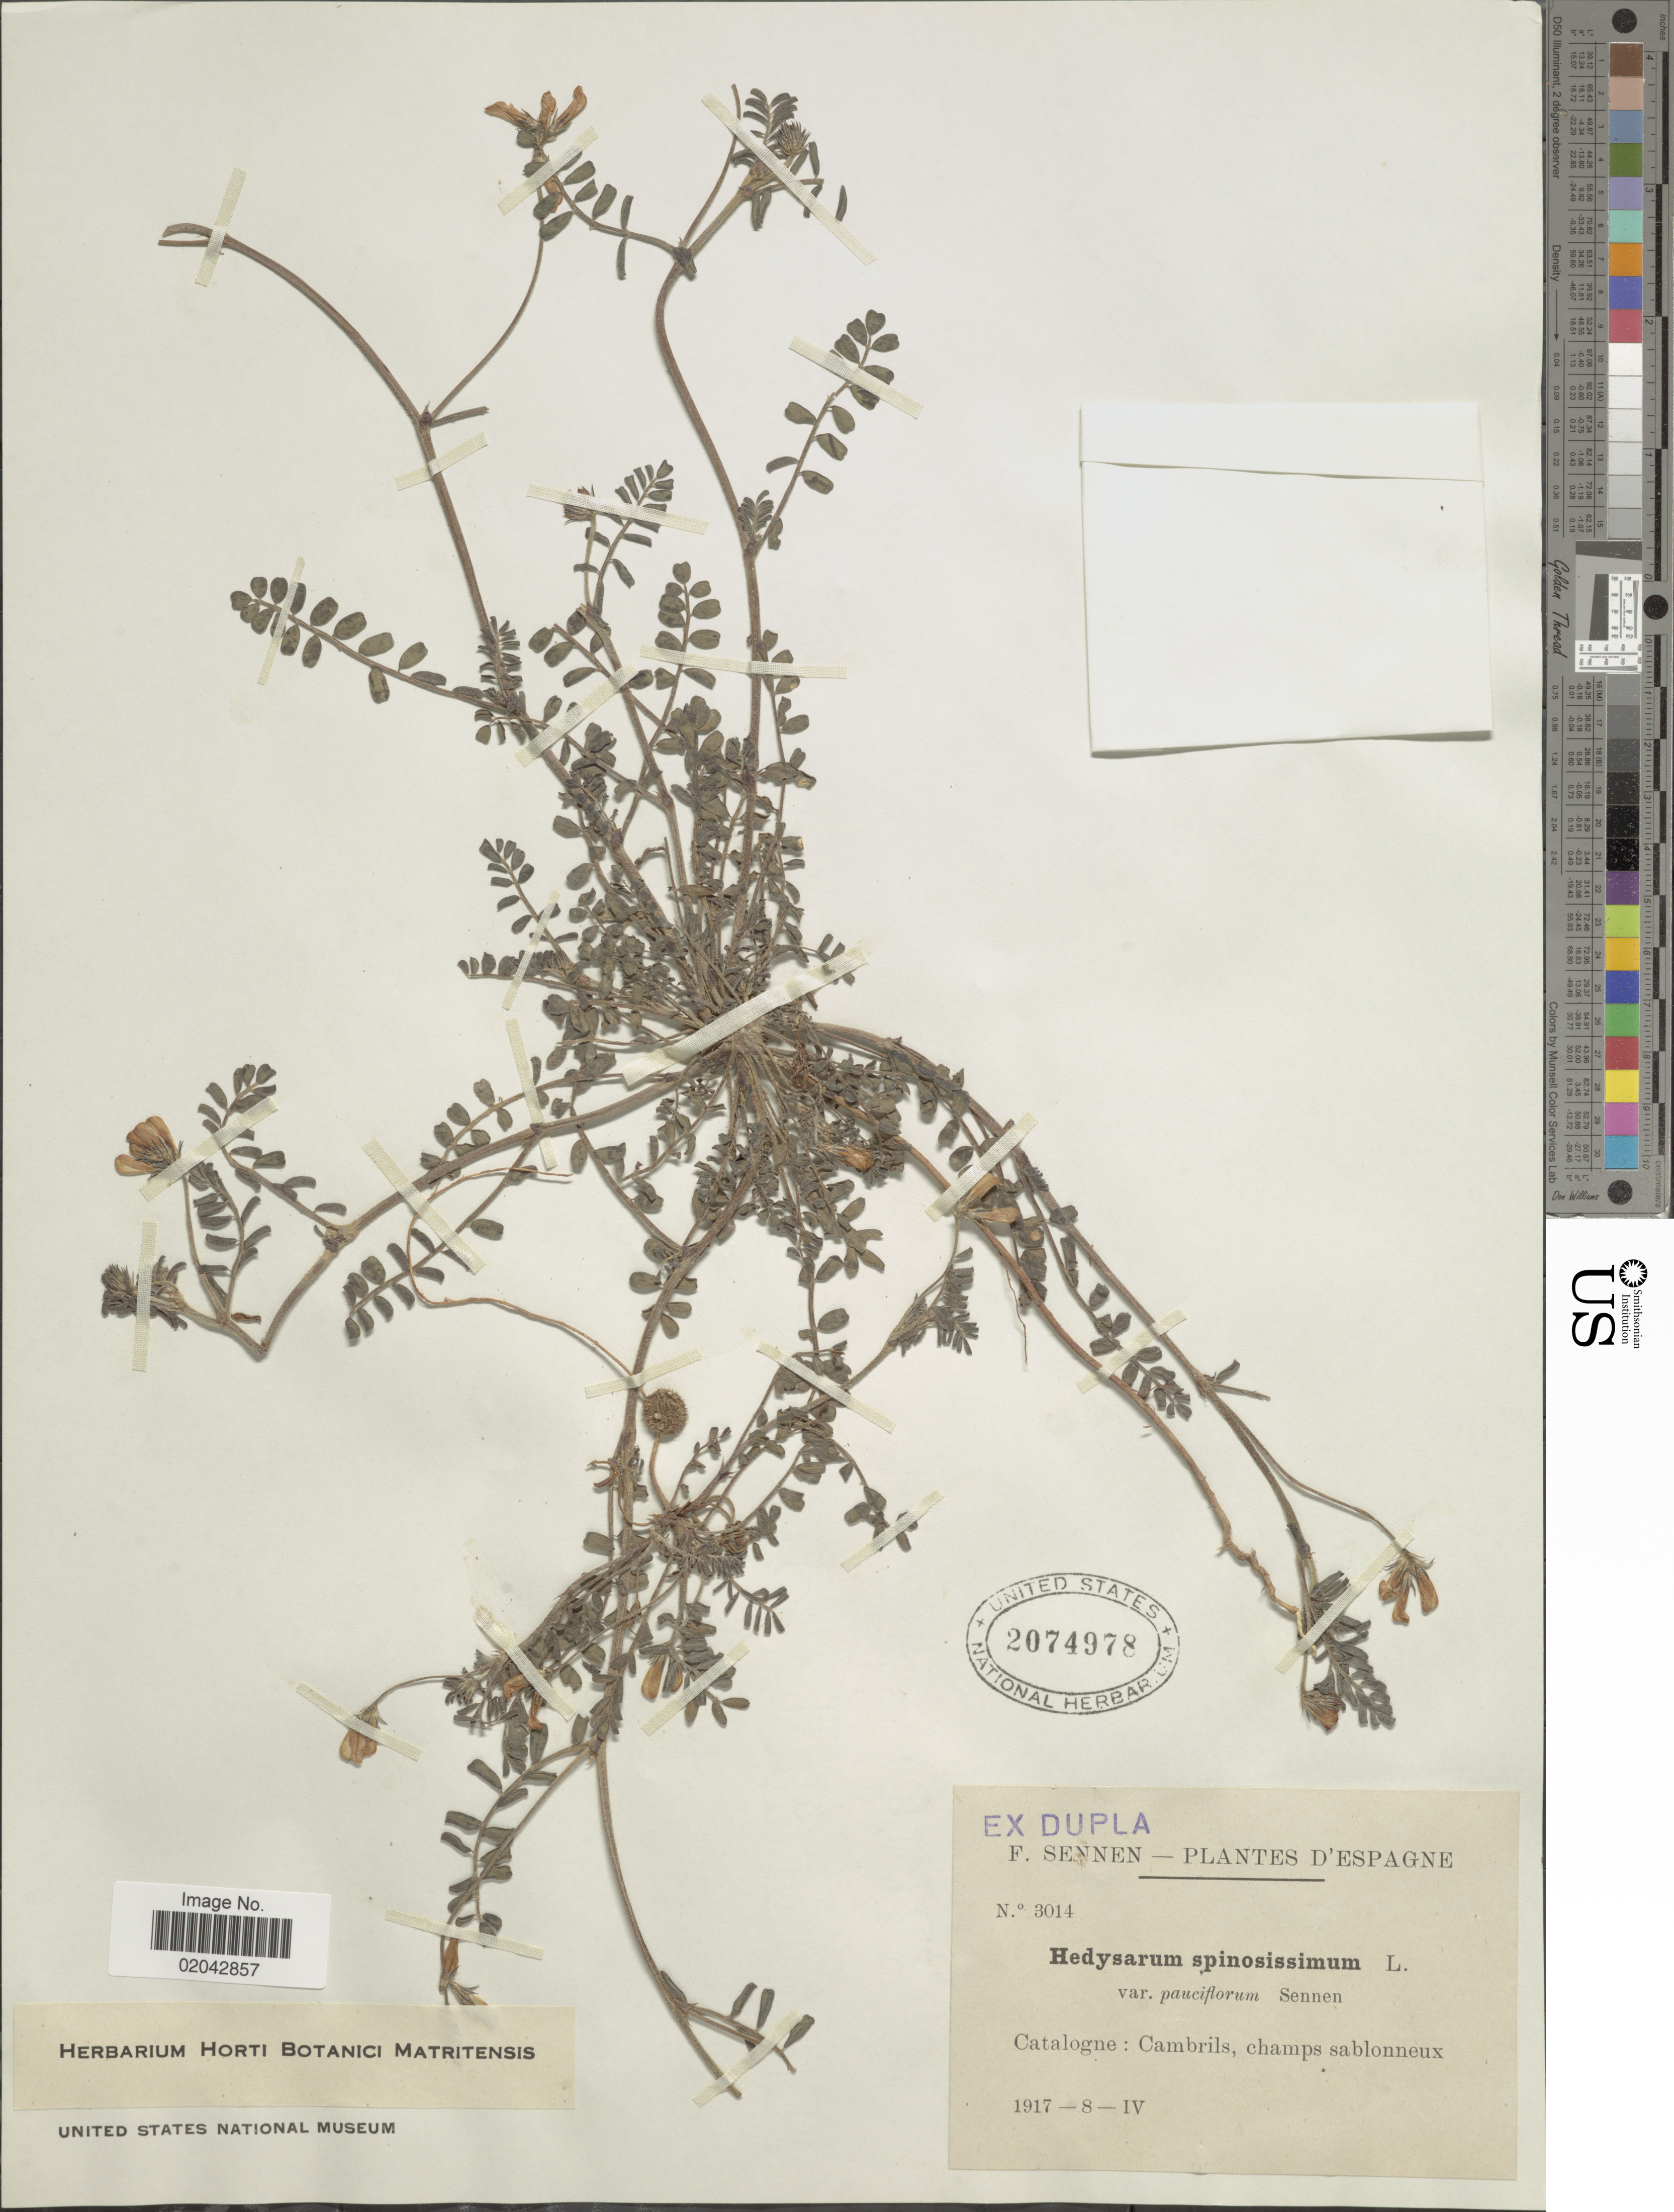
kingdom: Plantae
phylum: Tracheophyta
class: Magnoliopsida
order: Fabales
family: Fabaceae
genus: Sulla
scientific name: Sulla spinosissima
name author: (L.) B.H.Choi & H. Ohashi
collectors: E. Sennen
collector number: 3014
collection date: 1917-04-08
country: Spain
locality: Catalogne: Cambrils, champs sablonneux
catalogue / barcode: US 2074978